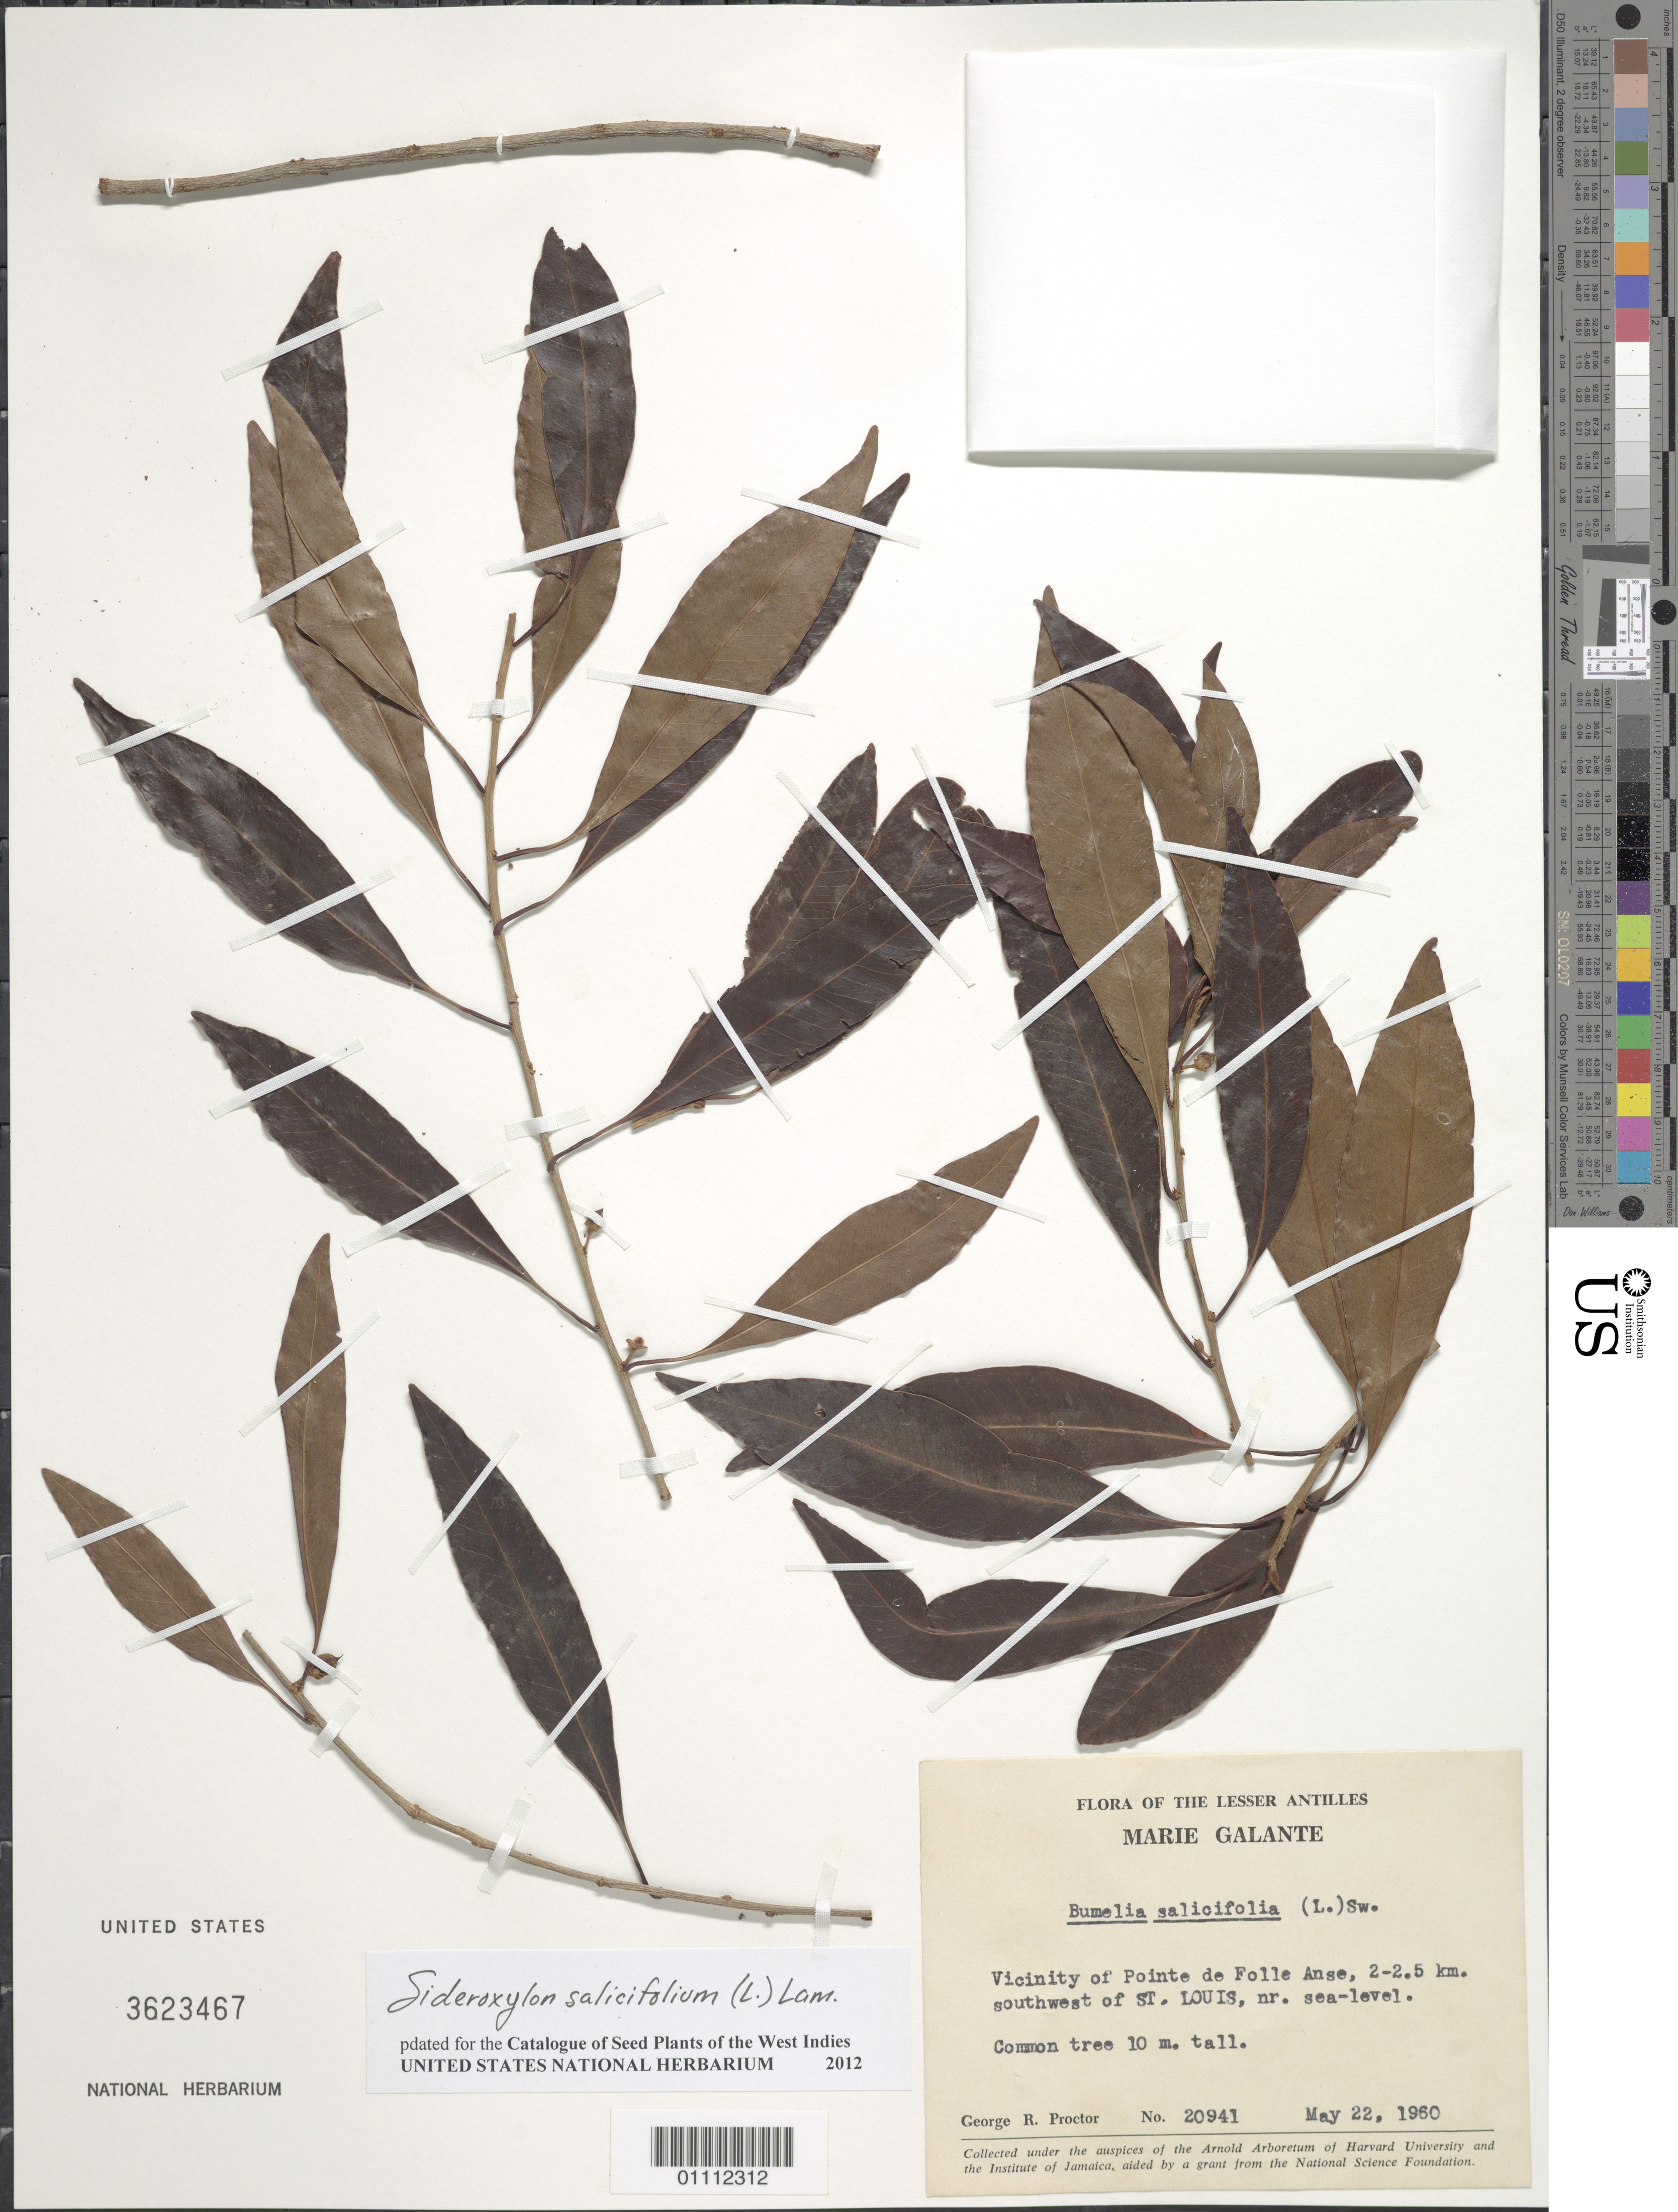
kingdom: Plantae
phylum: Tracheophyta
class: Magnoliopsida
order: Ericales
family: Sapotaceae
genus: Sideroxylon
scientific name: Sideroxylon salicifolium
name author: (L.) Lam.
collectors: G. R. Proctor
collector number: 20941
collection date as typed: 22 May 1960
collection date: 1960-05-22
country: Guadeloupe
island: Marie Galante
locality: Pointe de Folle Anse vicinity, 2-2.5 km SW of St. Louis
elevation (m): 0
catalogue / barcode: US 3623467